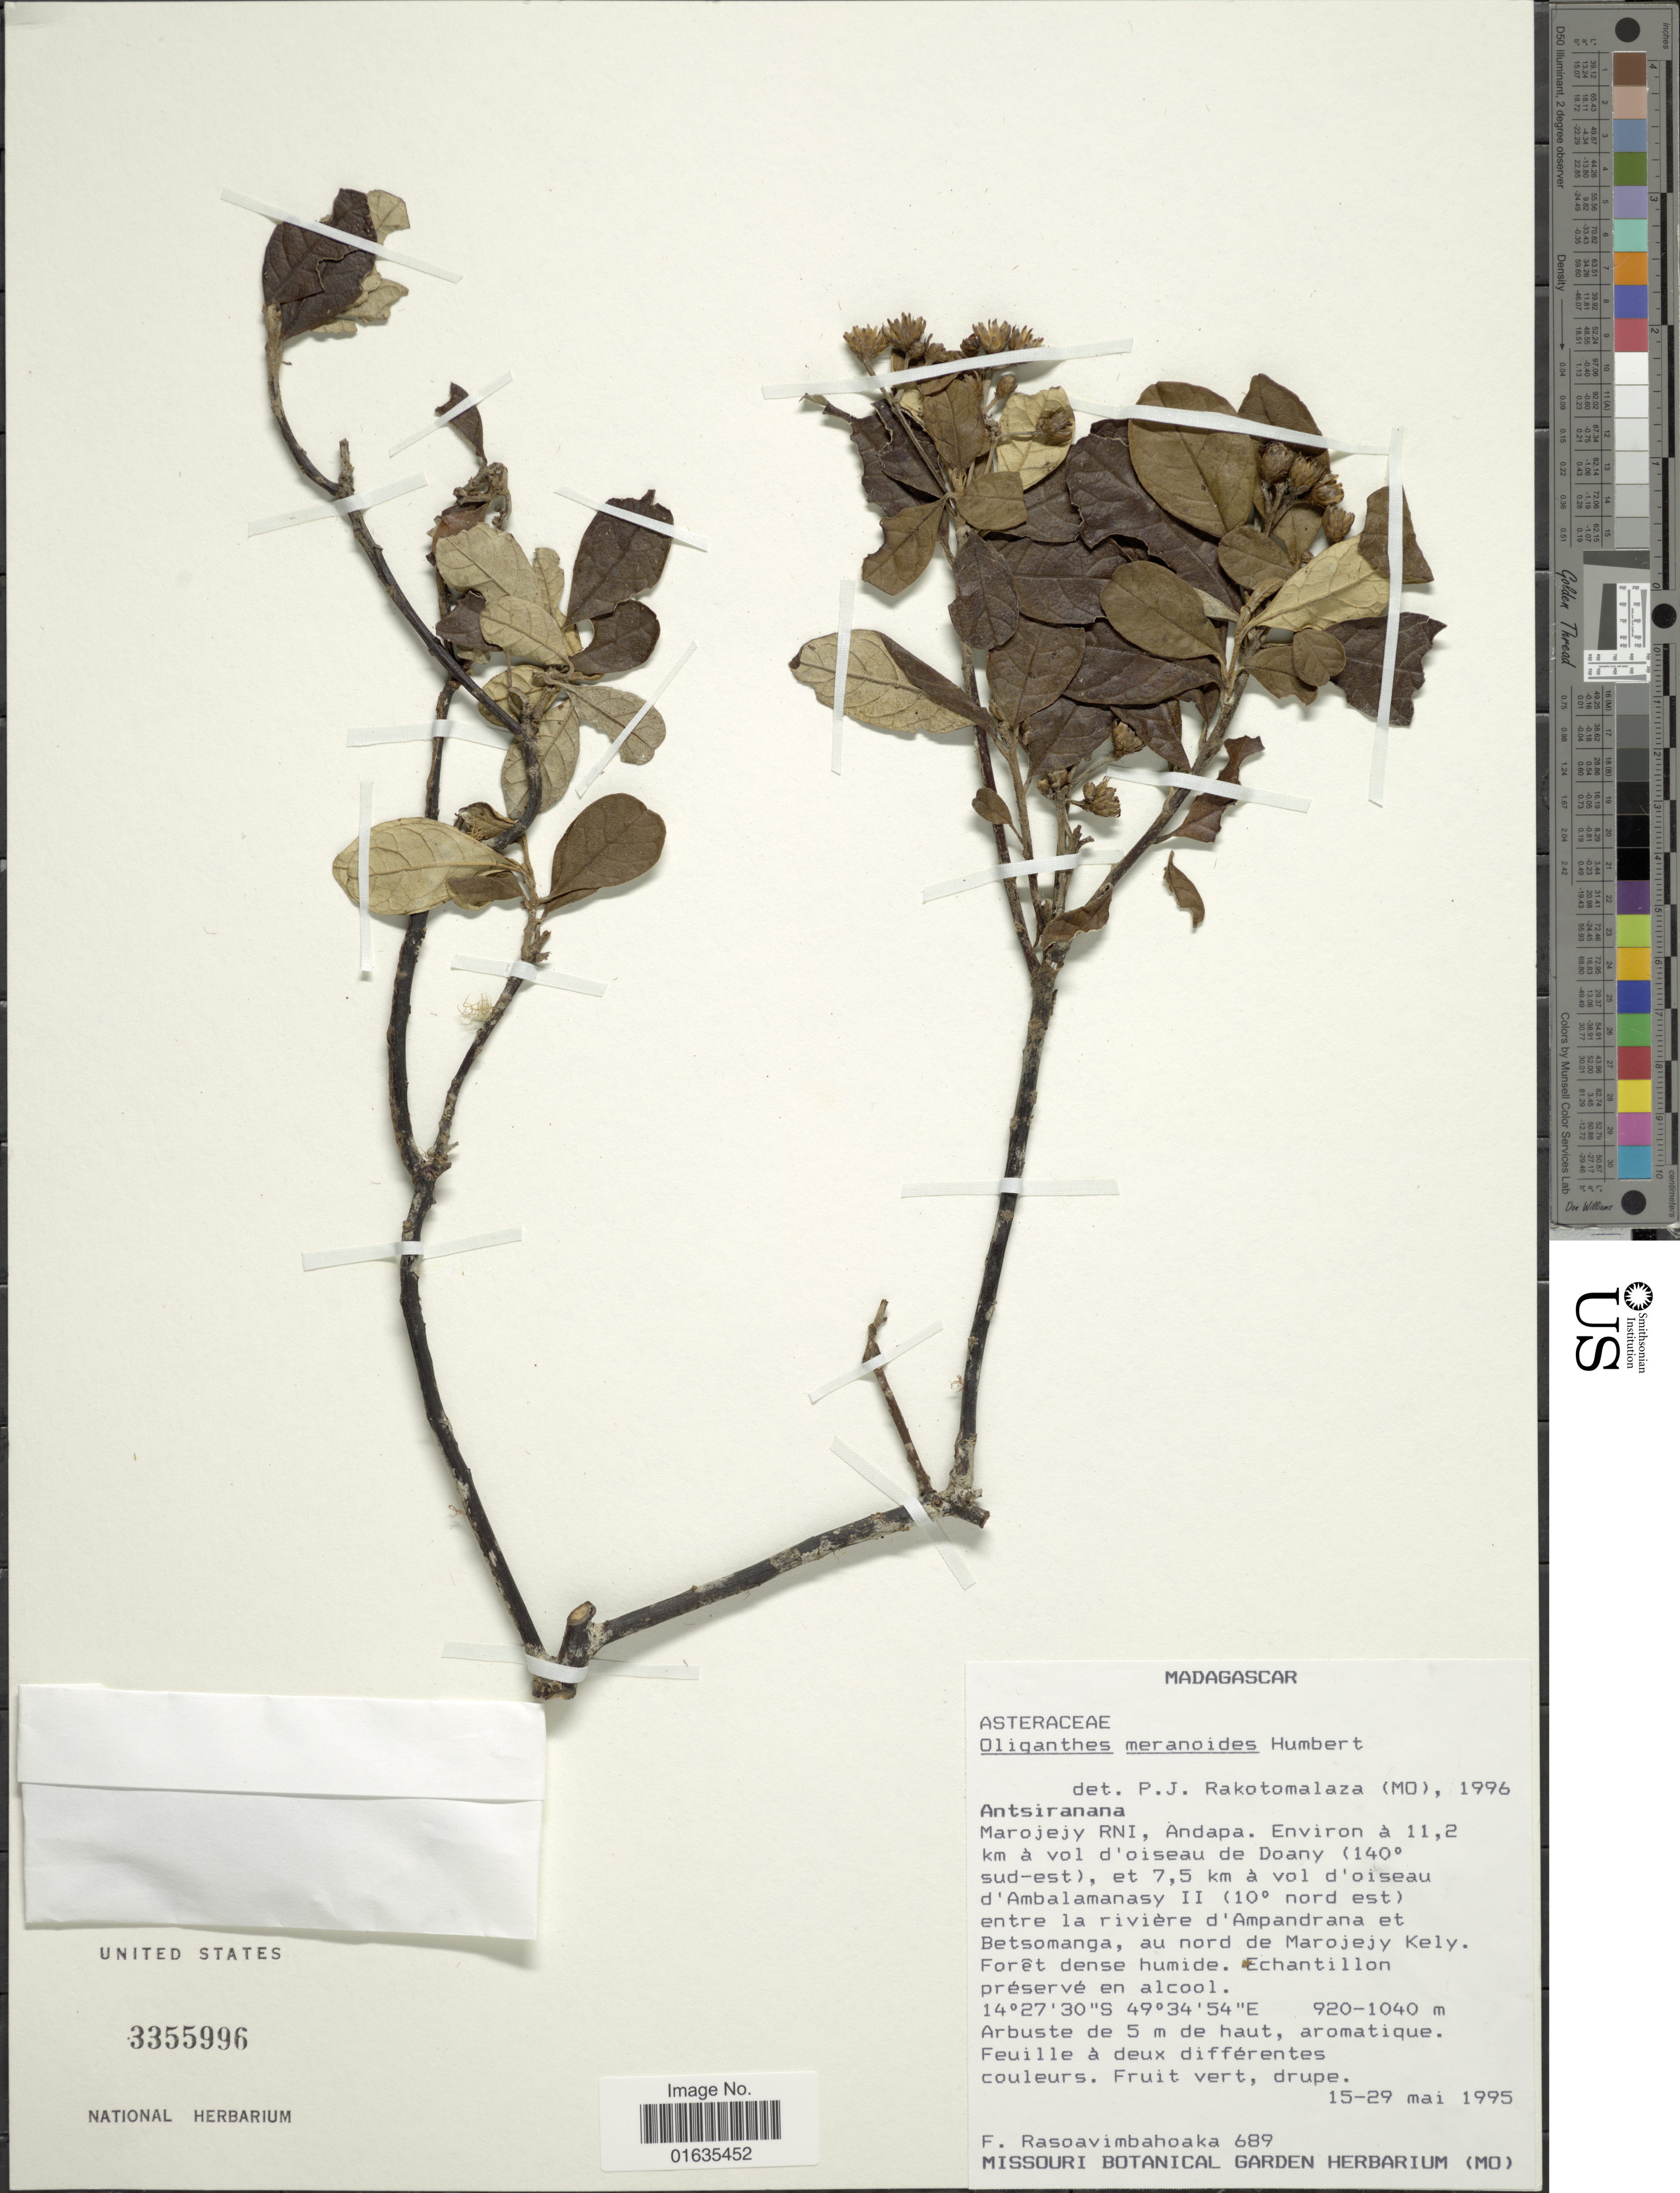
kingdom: Plantae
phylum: Tracheophyta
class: Magnoliopsida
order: Asterales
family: Asteraceae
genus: Oliganthes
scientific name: Oliganthes meranoides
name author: Humbert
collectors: F. Rasoavimbahoaka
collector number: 689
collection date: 1995-05-15/1995-05-29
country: Madagascar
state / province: Sava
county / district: Andapa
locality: Marojejy RNI, Andapa, environ a 11.2 km a vol d'oiseau de Doany, et 7.5 km a vol d'oiseau d'Ambalamanasy 11 (10° nord est) entre la riviere d'Ampandrana et Betsomanga, au nord de Marojejy Kely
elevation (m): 920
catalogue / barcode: US 3355996